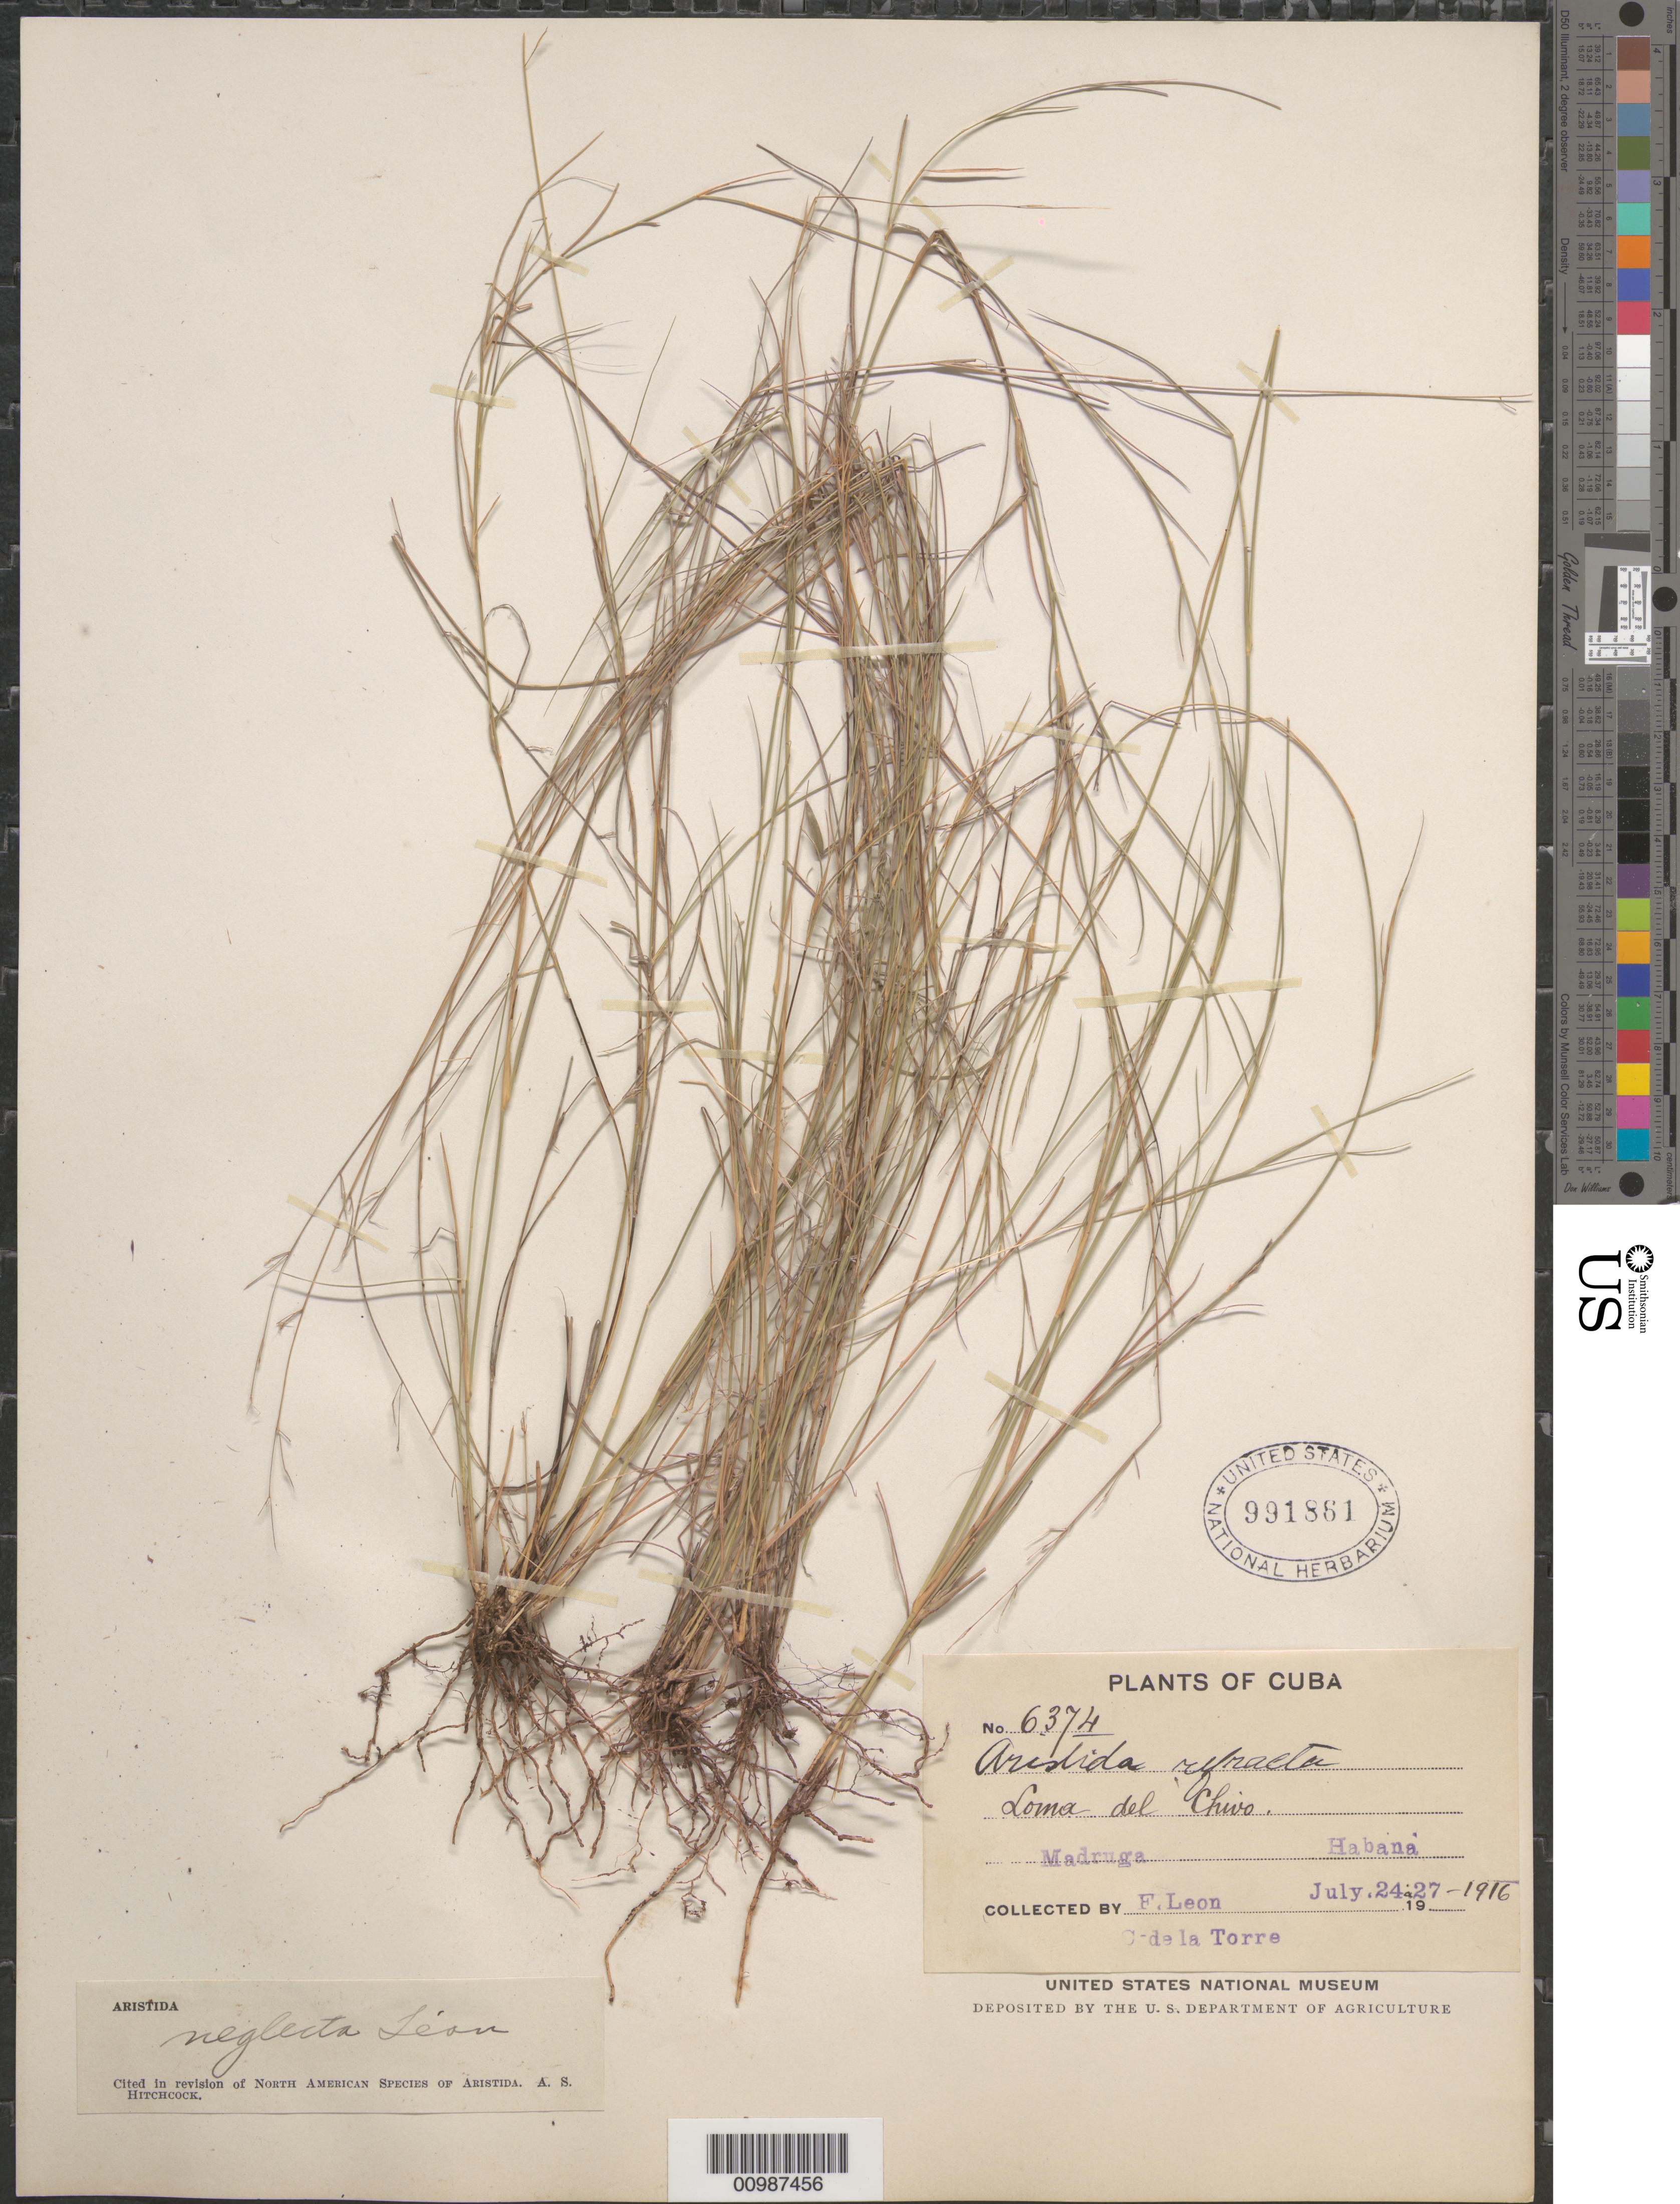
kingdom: Plantae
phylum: Tracheophyta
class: Liliopsida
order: Poales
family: Poaceae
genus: Aristida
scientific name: Aristida neglecta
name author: León ex Hitchc.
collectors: Bro. León & C. Torres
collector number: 6374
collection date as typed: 24 Jul 1916 to27 Jul 1916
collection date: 1916-07-24/1916-07-27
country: Cuba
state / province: La Habana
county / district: Madruga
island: Cuba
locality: Loma del Chivo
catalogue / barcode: US 991861